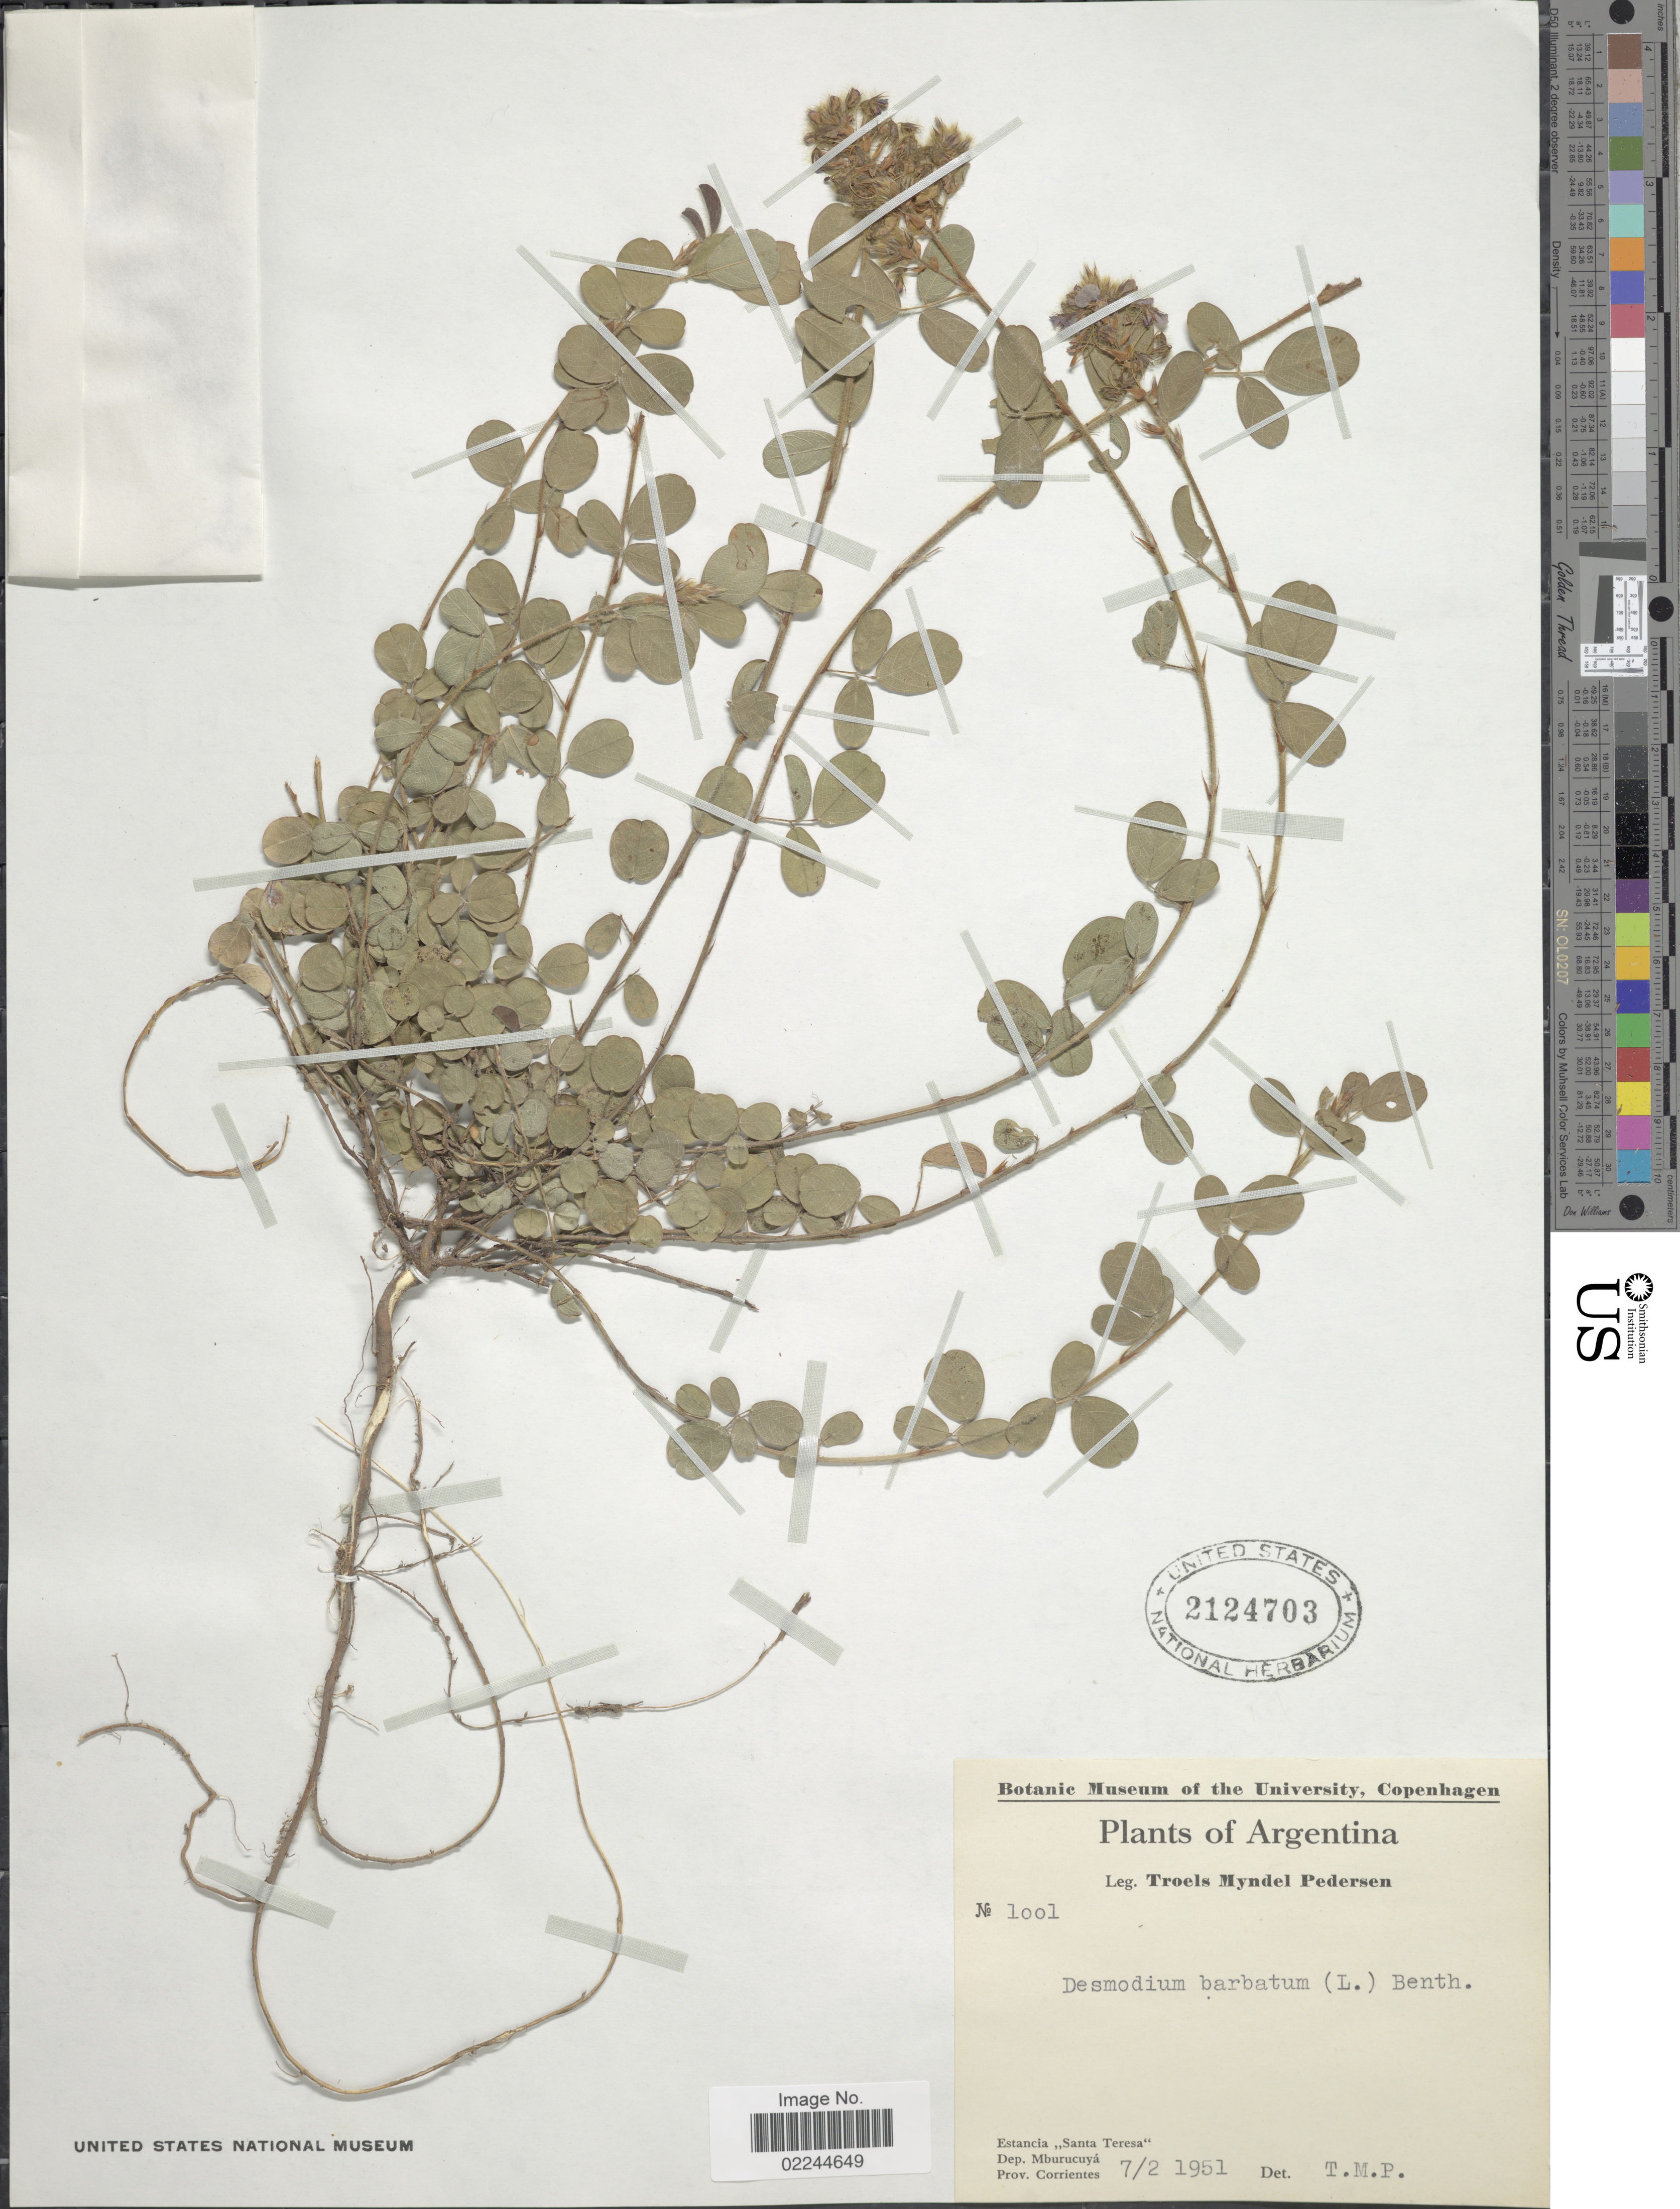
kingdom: Plantae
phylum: Tracheophyta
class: Magnoliopsida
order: Fabales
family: Fabaceae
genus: Grona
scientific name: Grona barbata var. barbata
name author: (L.) H. Ohashi & K. Ohashi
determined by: Strong, Mark T., (BOT), Smithsonian Institution - National Museum of Natural History (UNITED STATES)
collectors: T. Pederson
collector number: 1001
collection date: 1951-02-07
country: Argentina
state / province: Corrientes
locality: Estancia Santa Teresa Dep. Mburucuya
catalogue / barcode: US 2124703